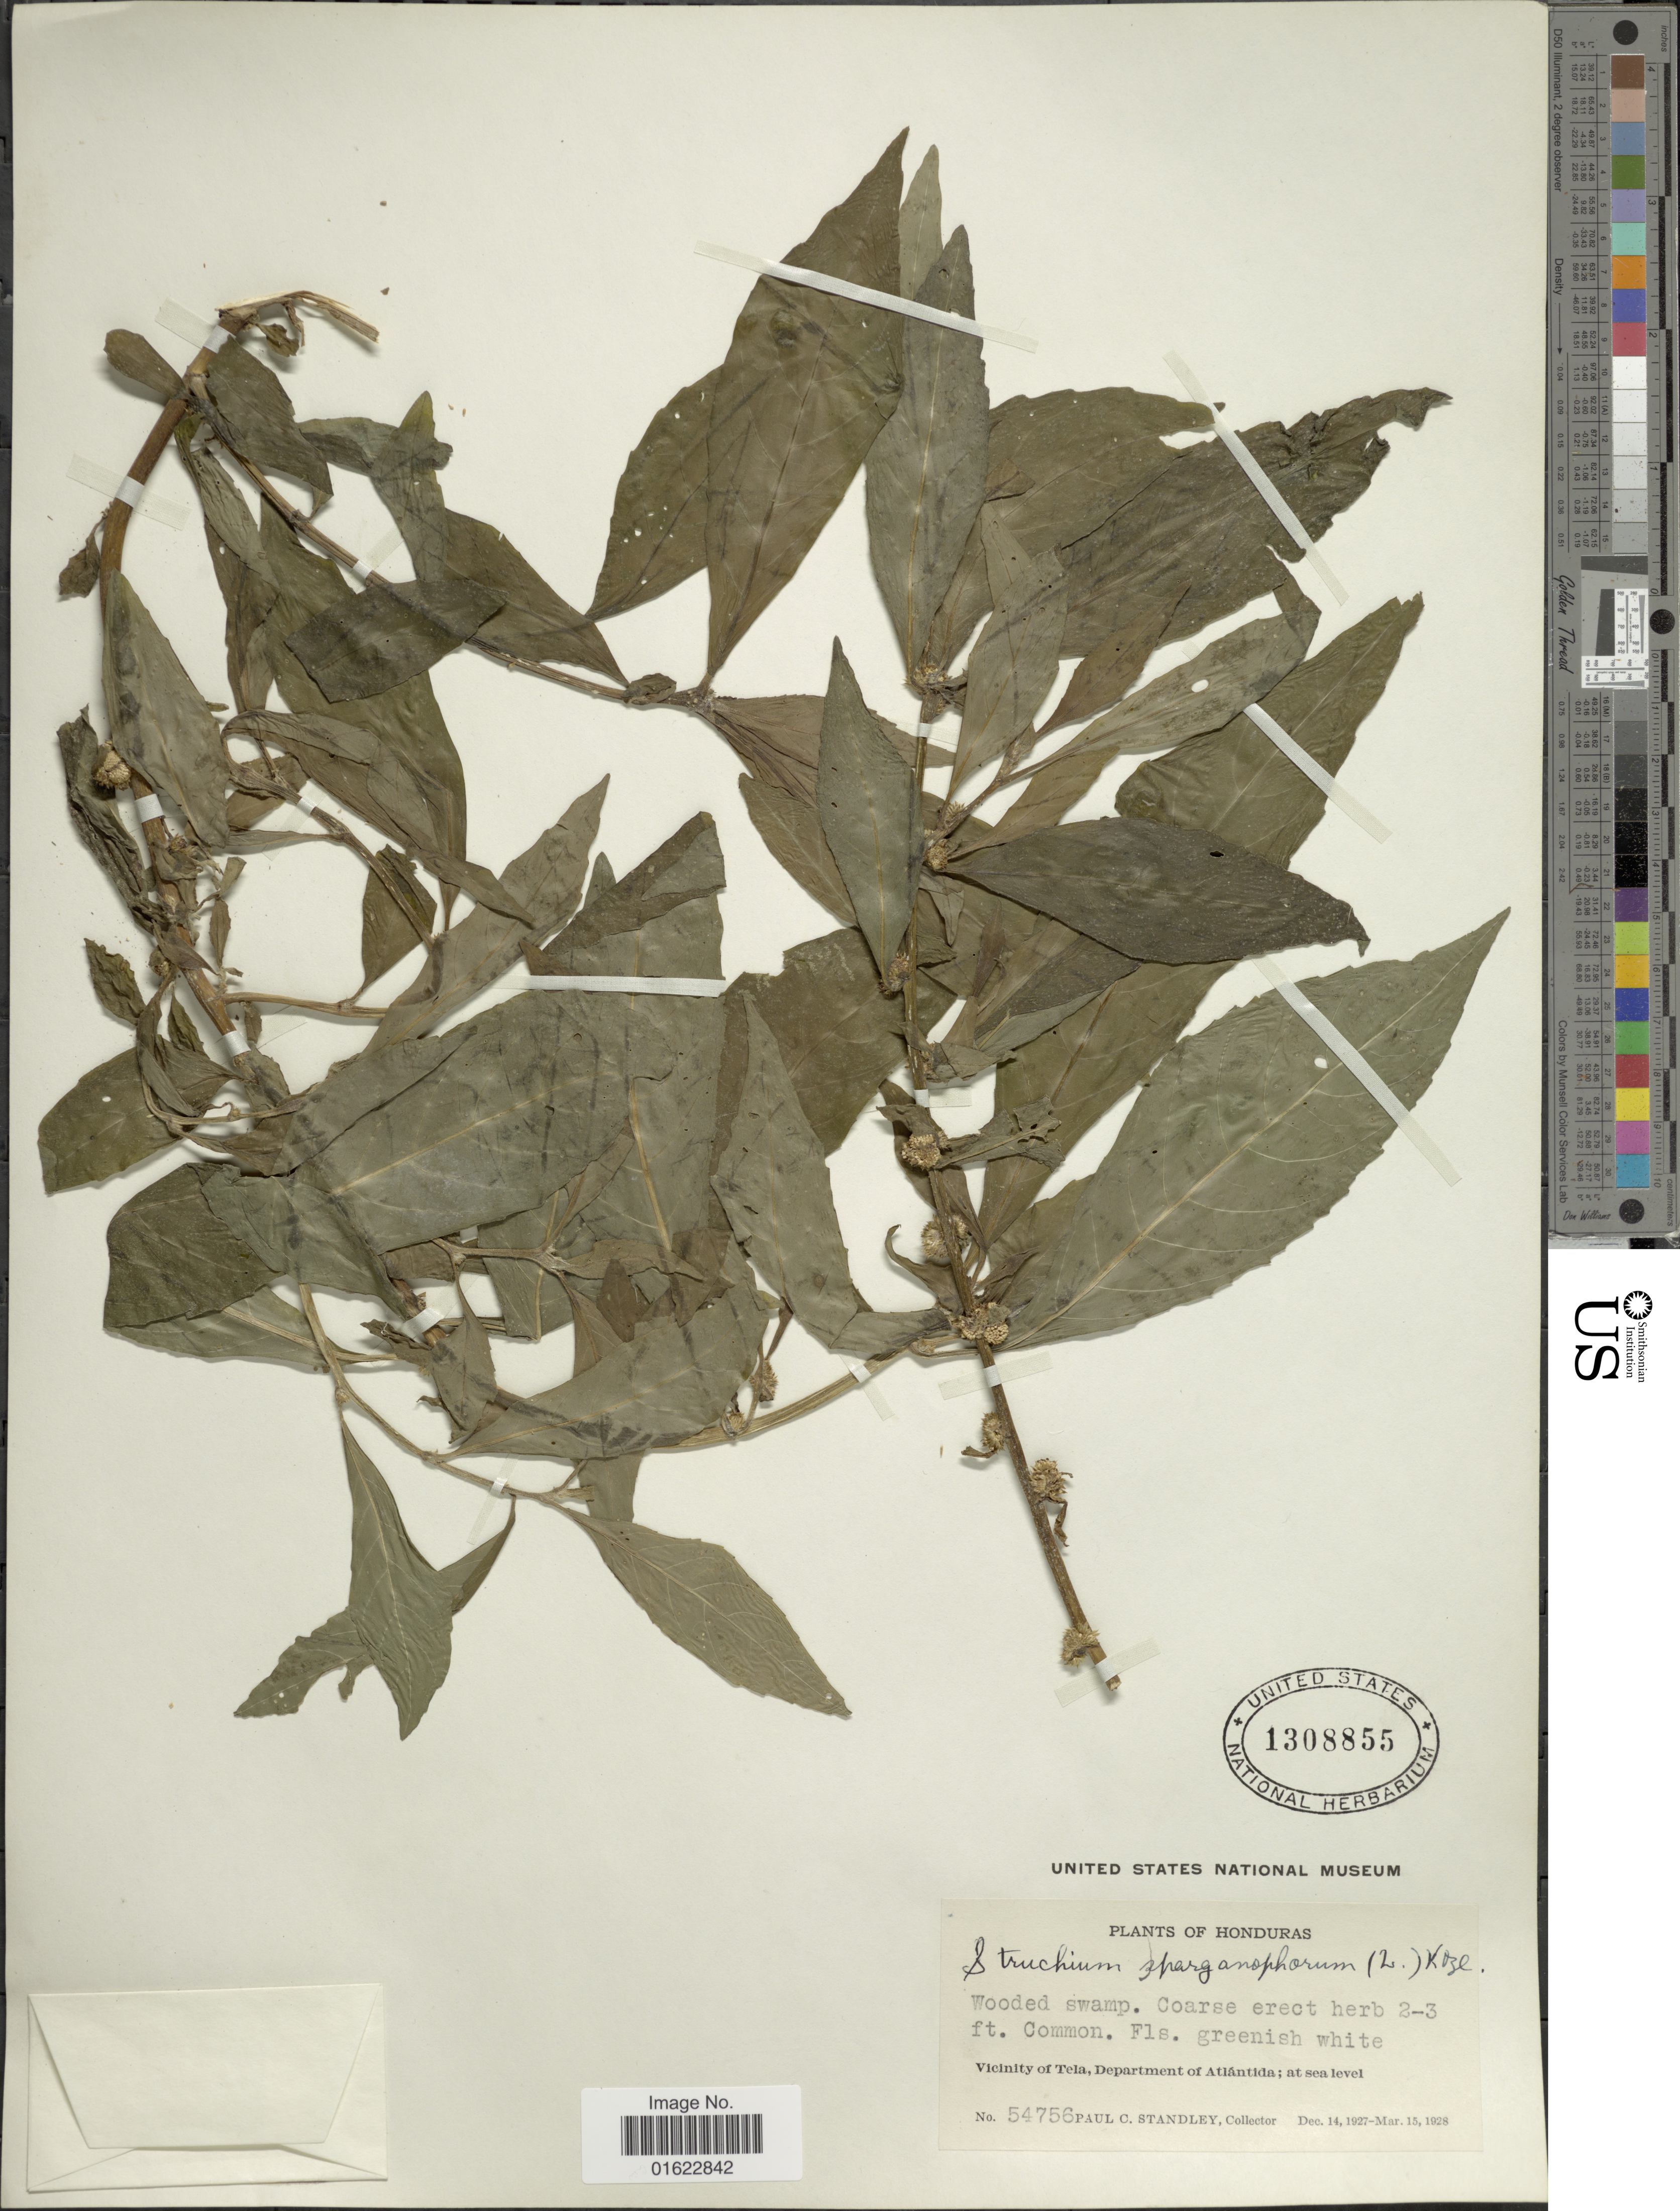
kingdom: Plantae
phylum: Tracheophyta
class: Magnoliopsida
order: Asterales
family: Asteraceae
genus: Struchium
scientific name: Struchium sparganophorum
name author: (L.) Kuntze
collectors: P. C. Standley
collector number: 54756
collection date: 1927-12-14/1928-03-15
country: Honduras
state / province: Atlántida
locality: Honduras, Vicinity of Tela, Department of Atlantida.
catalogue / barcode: US 1308855